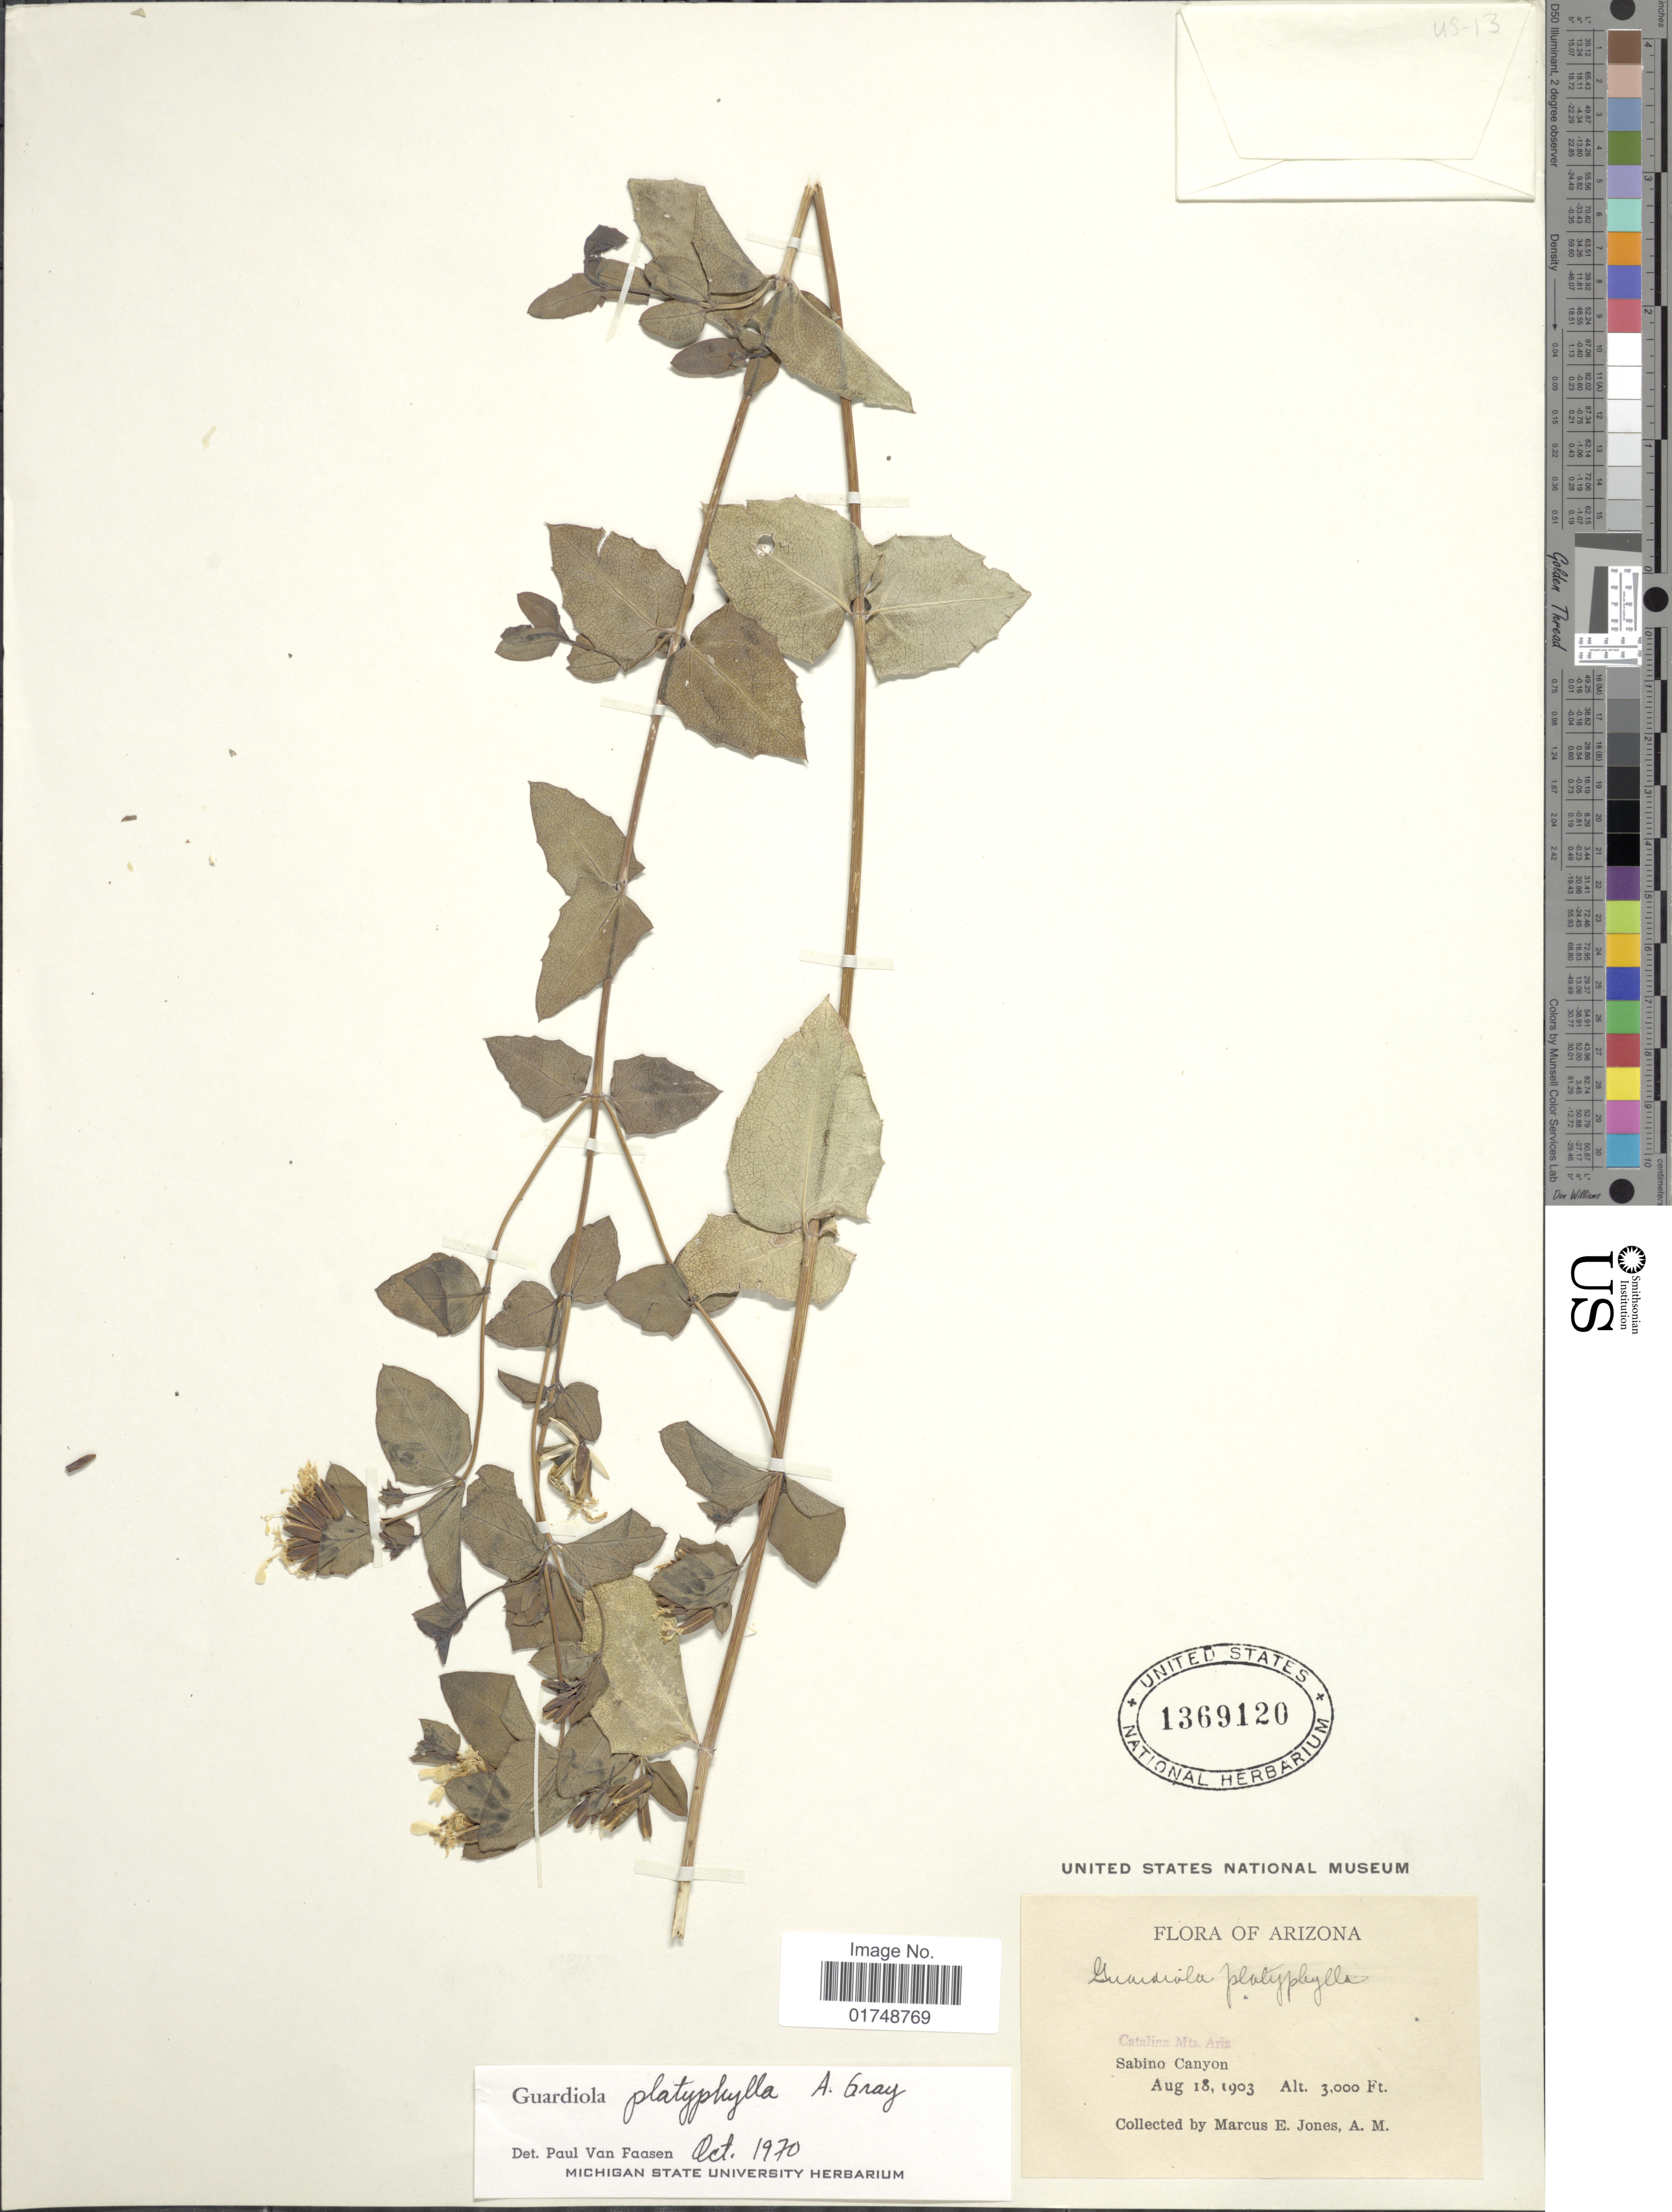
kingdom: Plantae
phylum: Tracheophyta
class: Magnoliopsida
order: Asterales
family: Asteraceae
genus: Guardiola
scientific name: Guardiola platyphylla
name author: A. Gray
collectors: M. E. Jones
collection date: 1903-08-18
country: United States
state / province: Arizona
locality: Catalina Mts. Ariz. Sabino Canyon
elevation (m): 914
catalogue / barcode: US 1369120